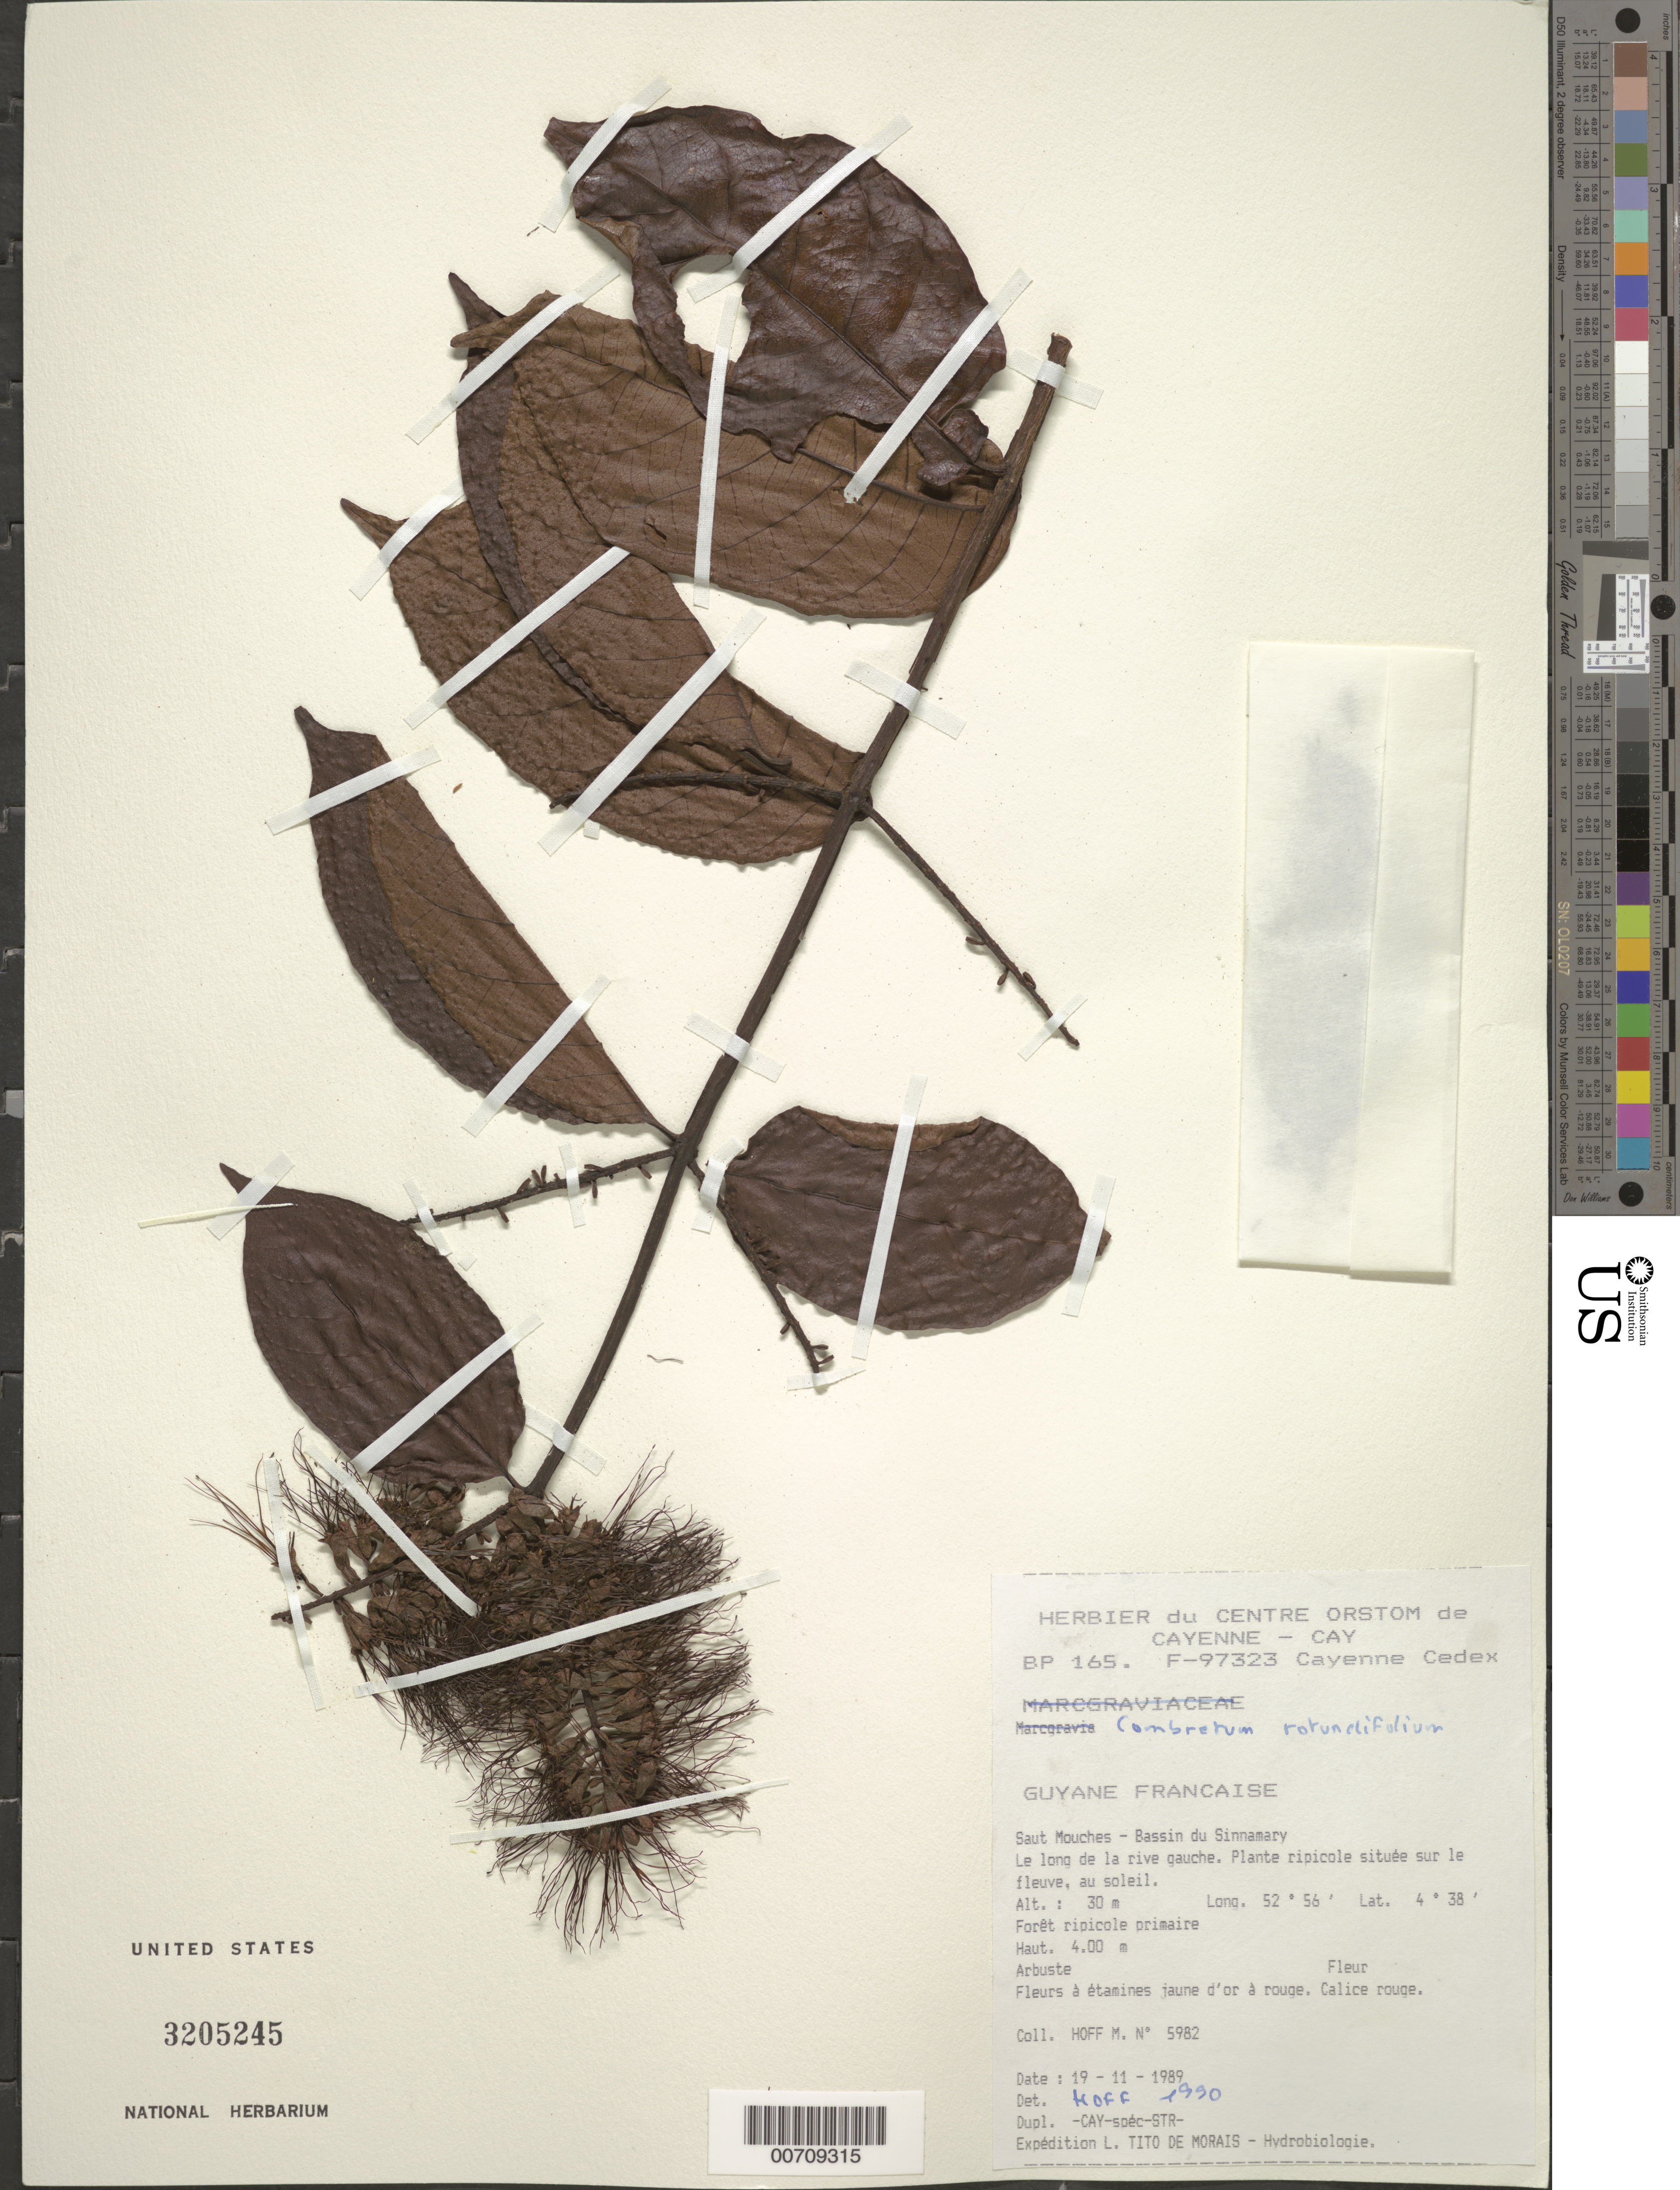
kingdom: Plantae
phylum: Tracheophyta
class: Magnoliopsida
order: Myrtales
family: Combretaceae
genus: Combretum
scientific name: Combretum rotundifolium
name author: Rich.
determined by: Hoff, M.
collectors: M. Hoff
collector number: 5982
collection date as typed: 19-Nov-89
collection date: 1989-11-19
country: French Guiana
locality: Saut Mouches, Bassin du Sinnamary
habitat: Forêt ripicole primarie, le long do la rive gauche.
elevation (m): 30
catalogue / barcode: US 3205245